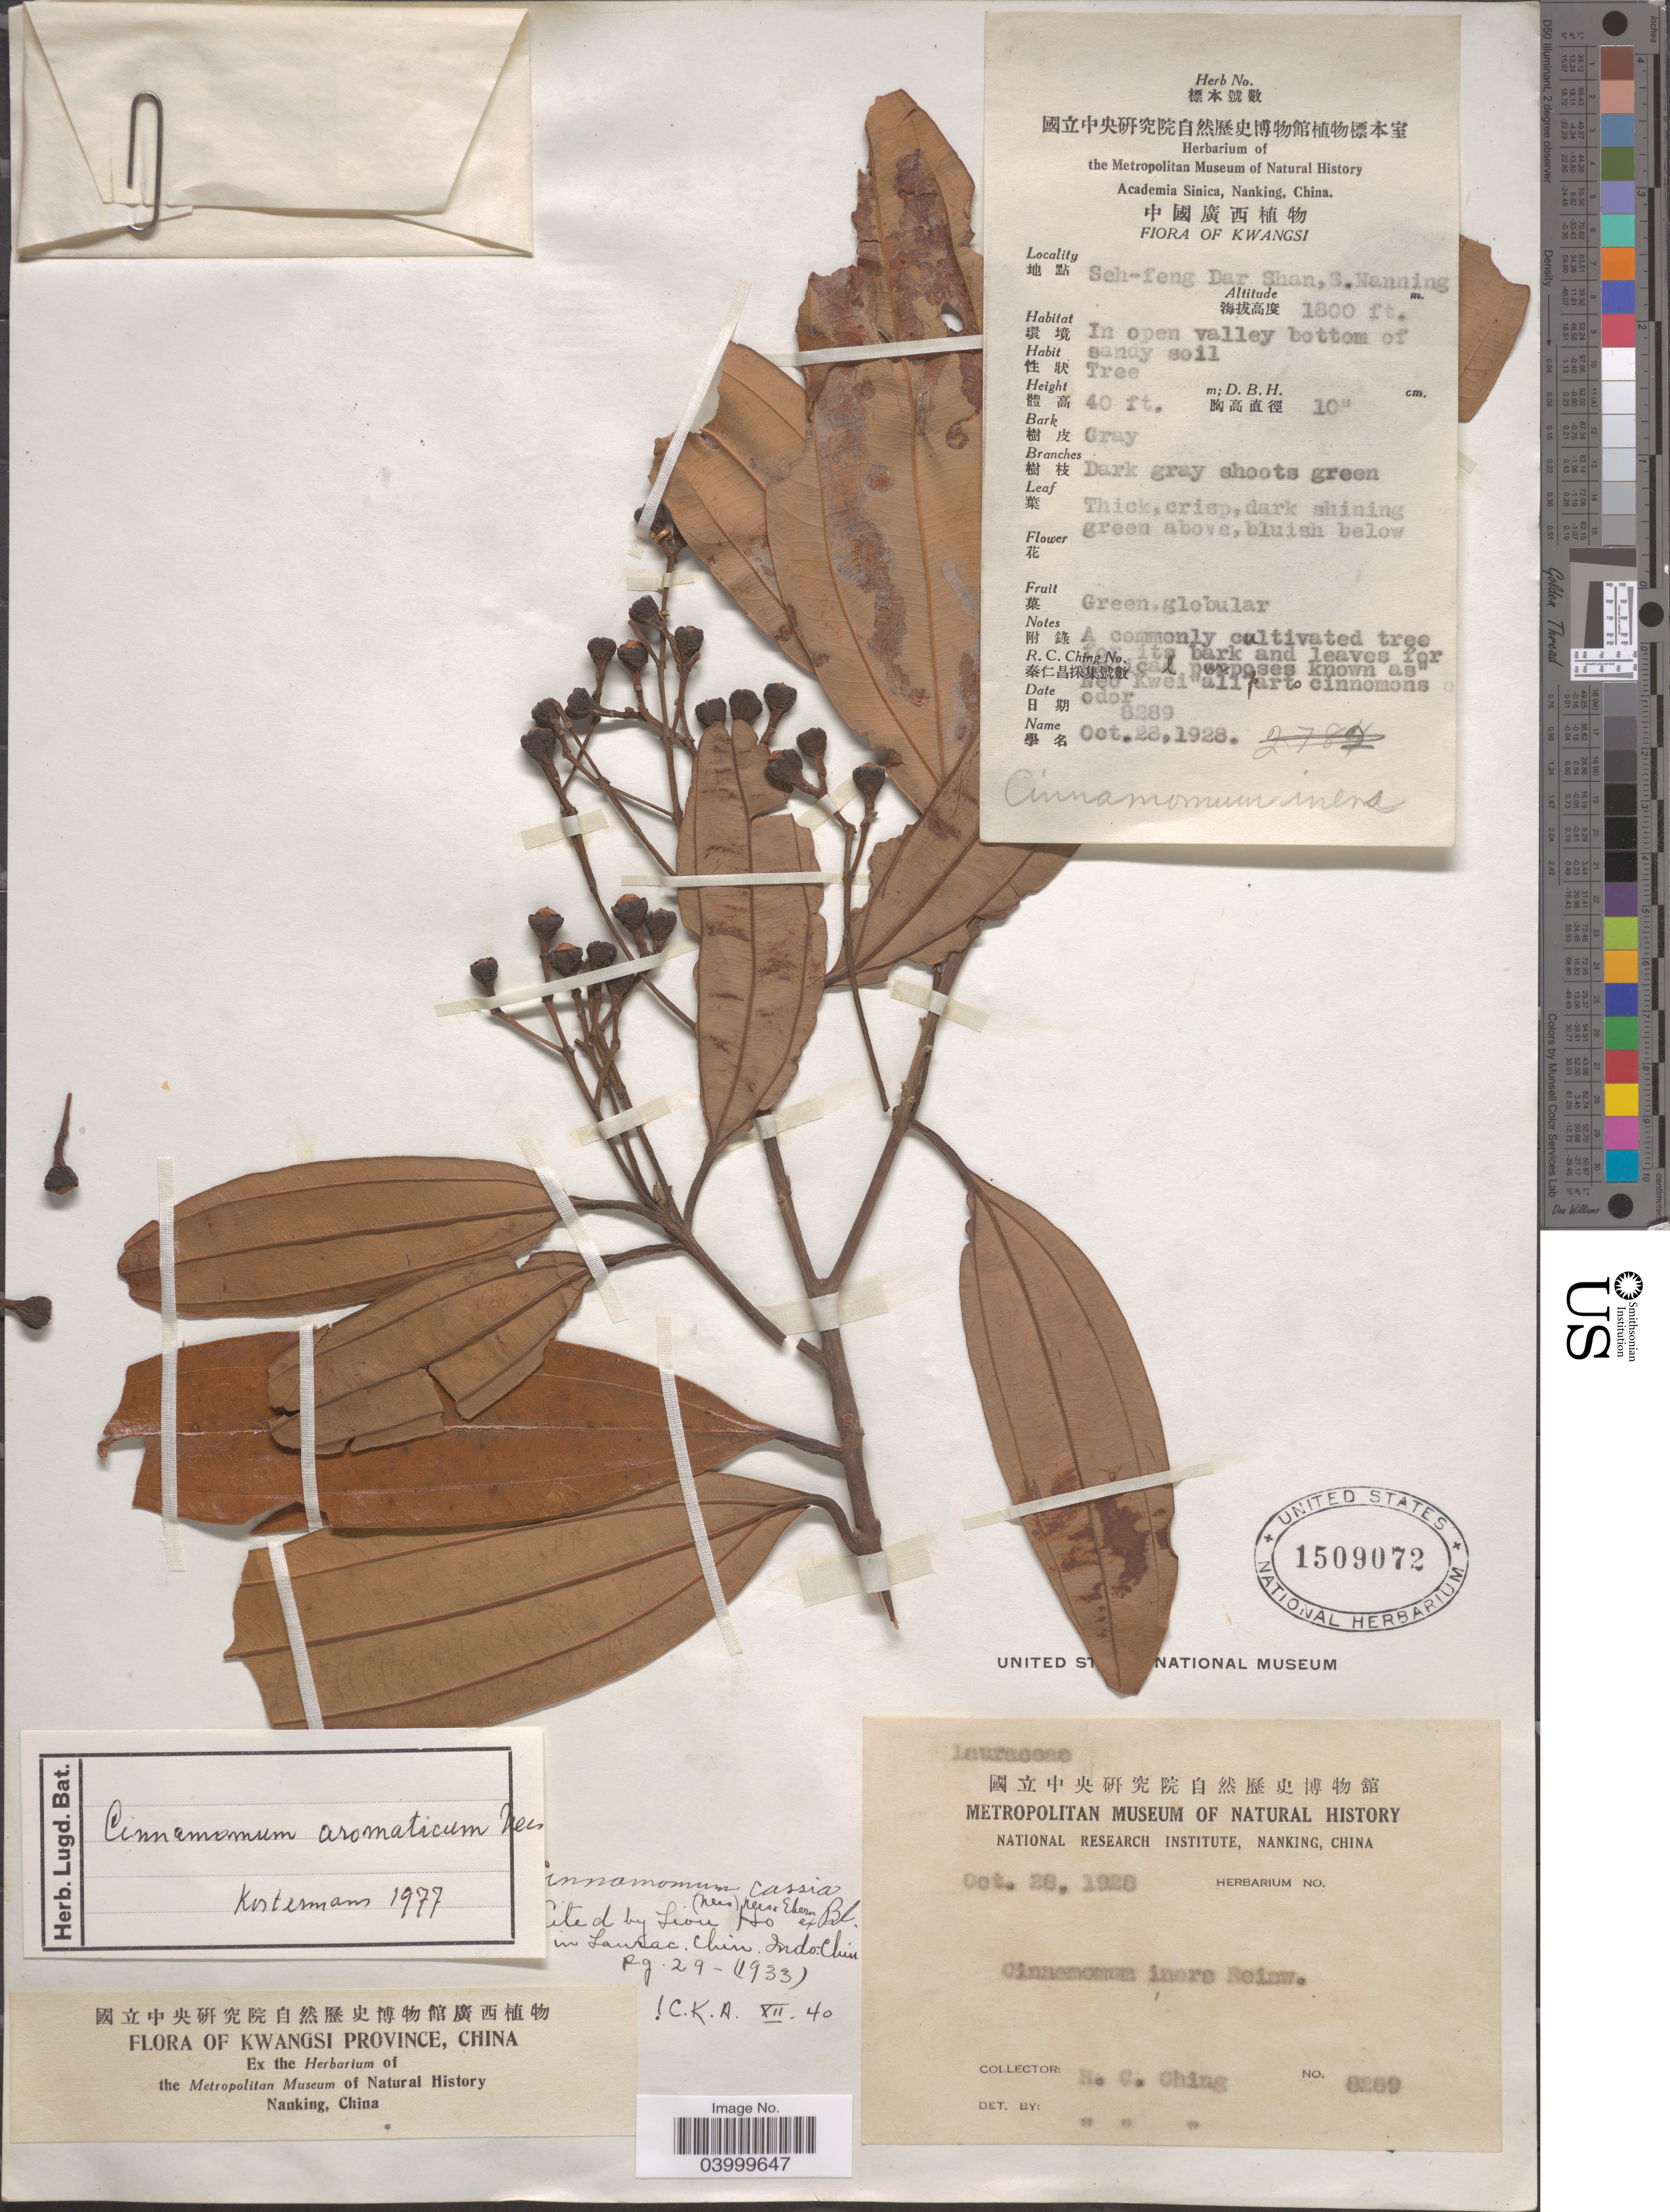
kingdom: Plantae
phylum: Tracheophyta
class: Magnoliopsida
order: Laurales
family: Lauraceae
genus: Cinnamomum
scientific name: Cinnamomum aromaticum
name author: T. Nees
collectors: R. C. Ching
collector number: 8289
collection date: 1928-10-28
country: China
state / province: Guangxi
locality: Kwangsi Province. Seh-feng Dar Shan, S. Nanning. In open valley bottom of sandy soil.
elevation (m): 549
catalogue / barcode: US 1509072